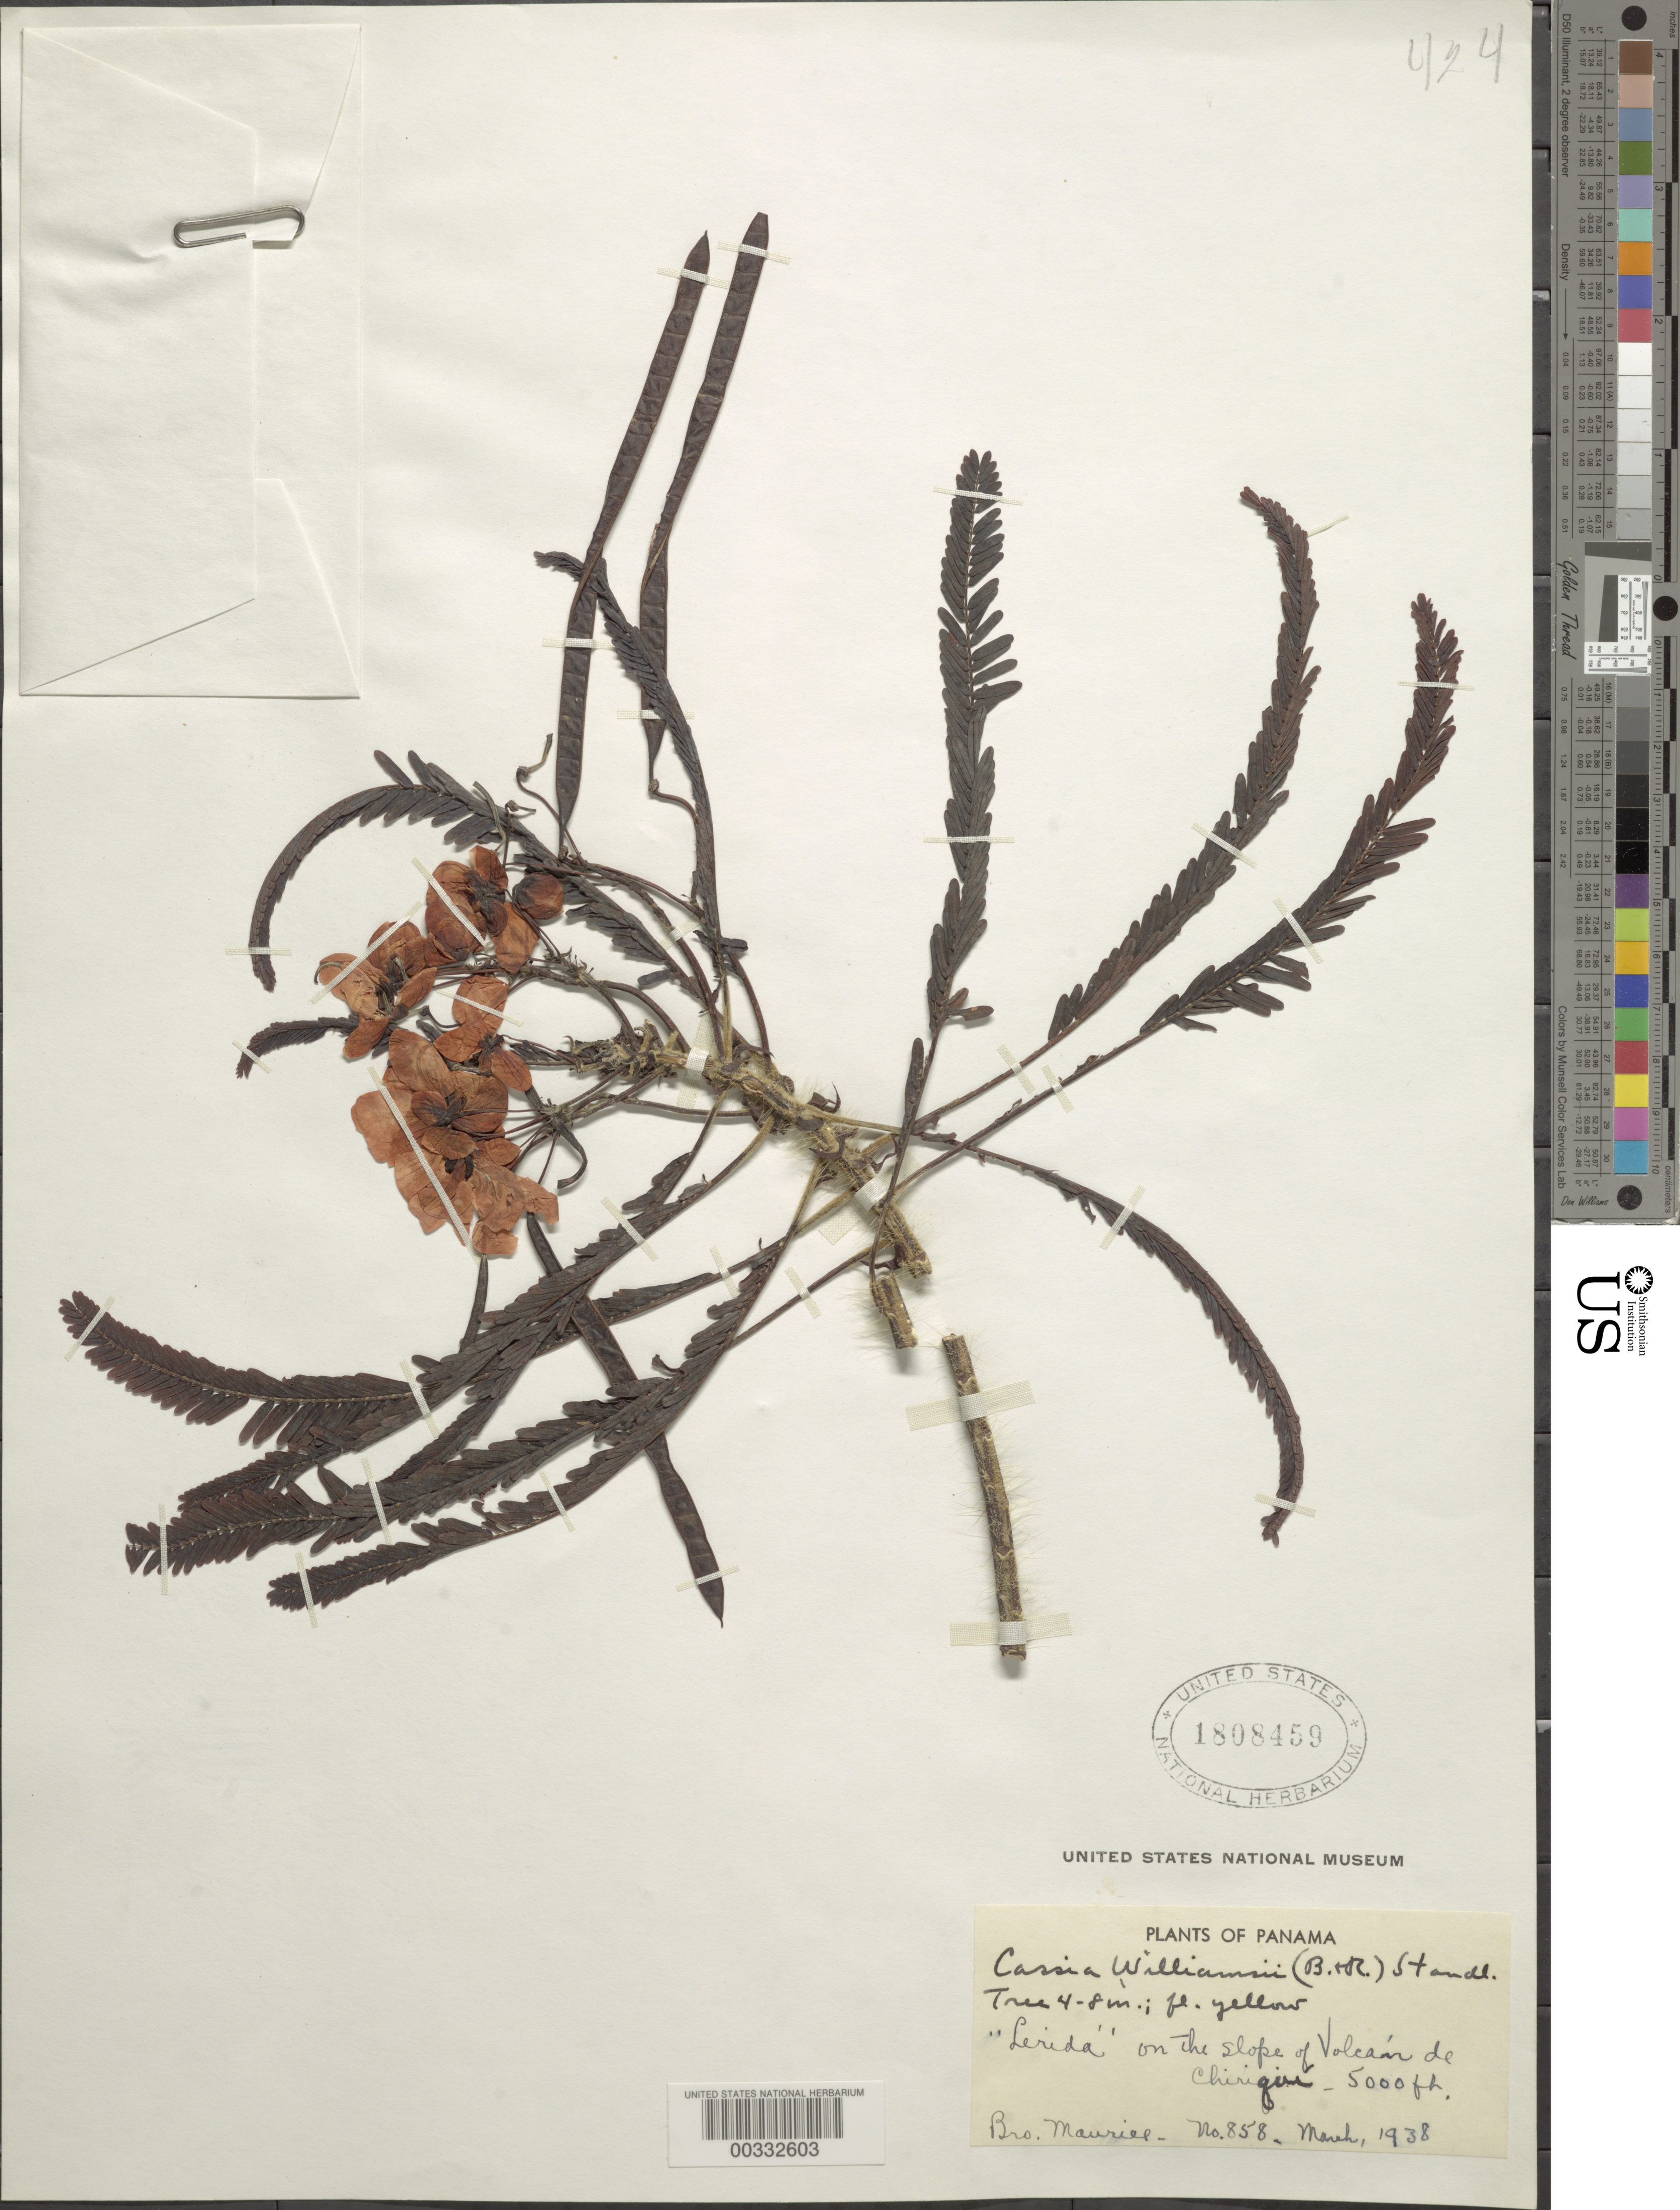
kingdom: Plantae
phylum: Tracheophyta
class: Magnoliopsida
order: Fabales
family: Fabaceae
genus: Senna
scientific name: Senna williamsii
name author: (Britton & Rose) H.S. Irwin & Barneby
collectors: B. Maurice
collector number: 858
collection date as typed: Mar 1938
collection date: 1938-03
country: Panama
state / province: Chiriquí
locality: "Lerida" on slope of Volcan de Chiriquí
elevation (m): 1524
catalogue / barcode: US 1808459